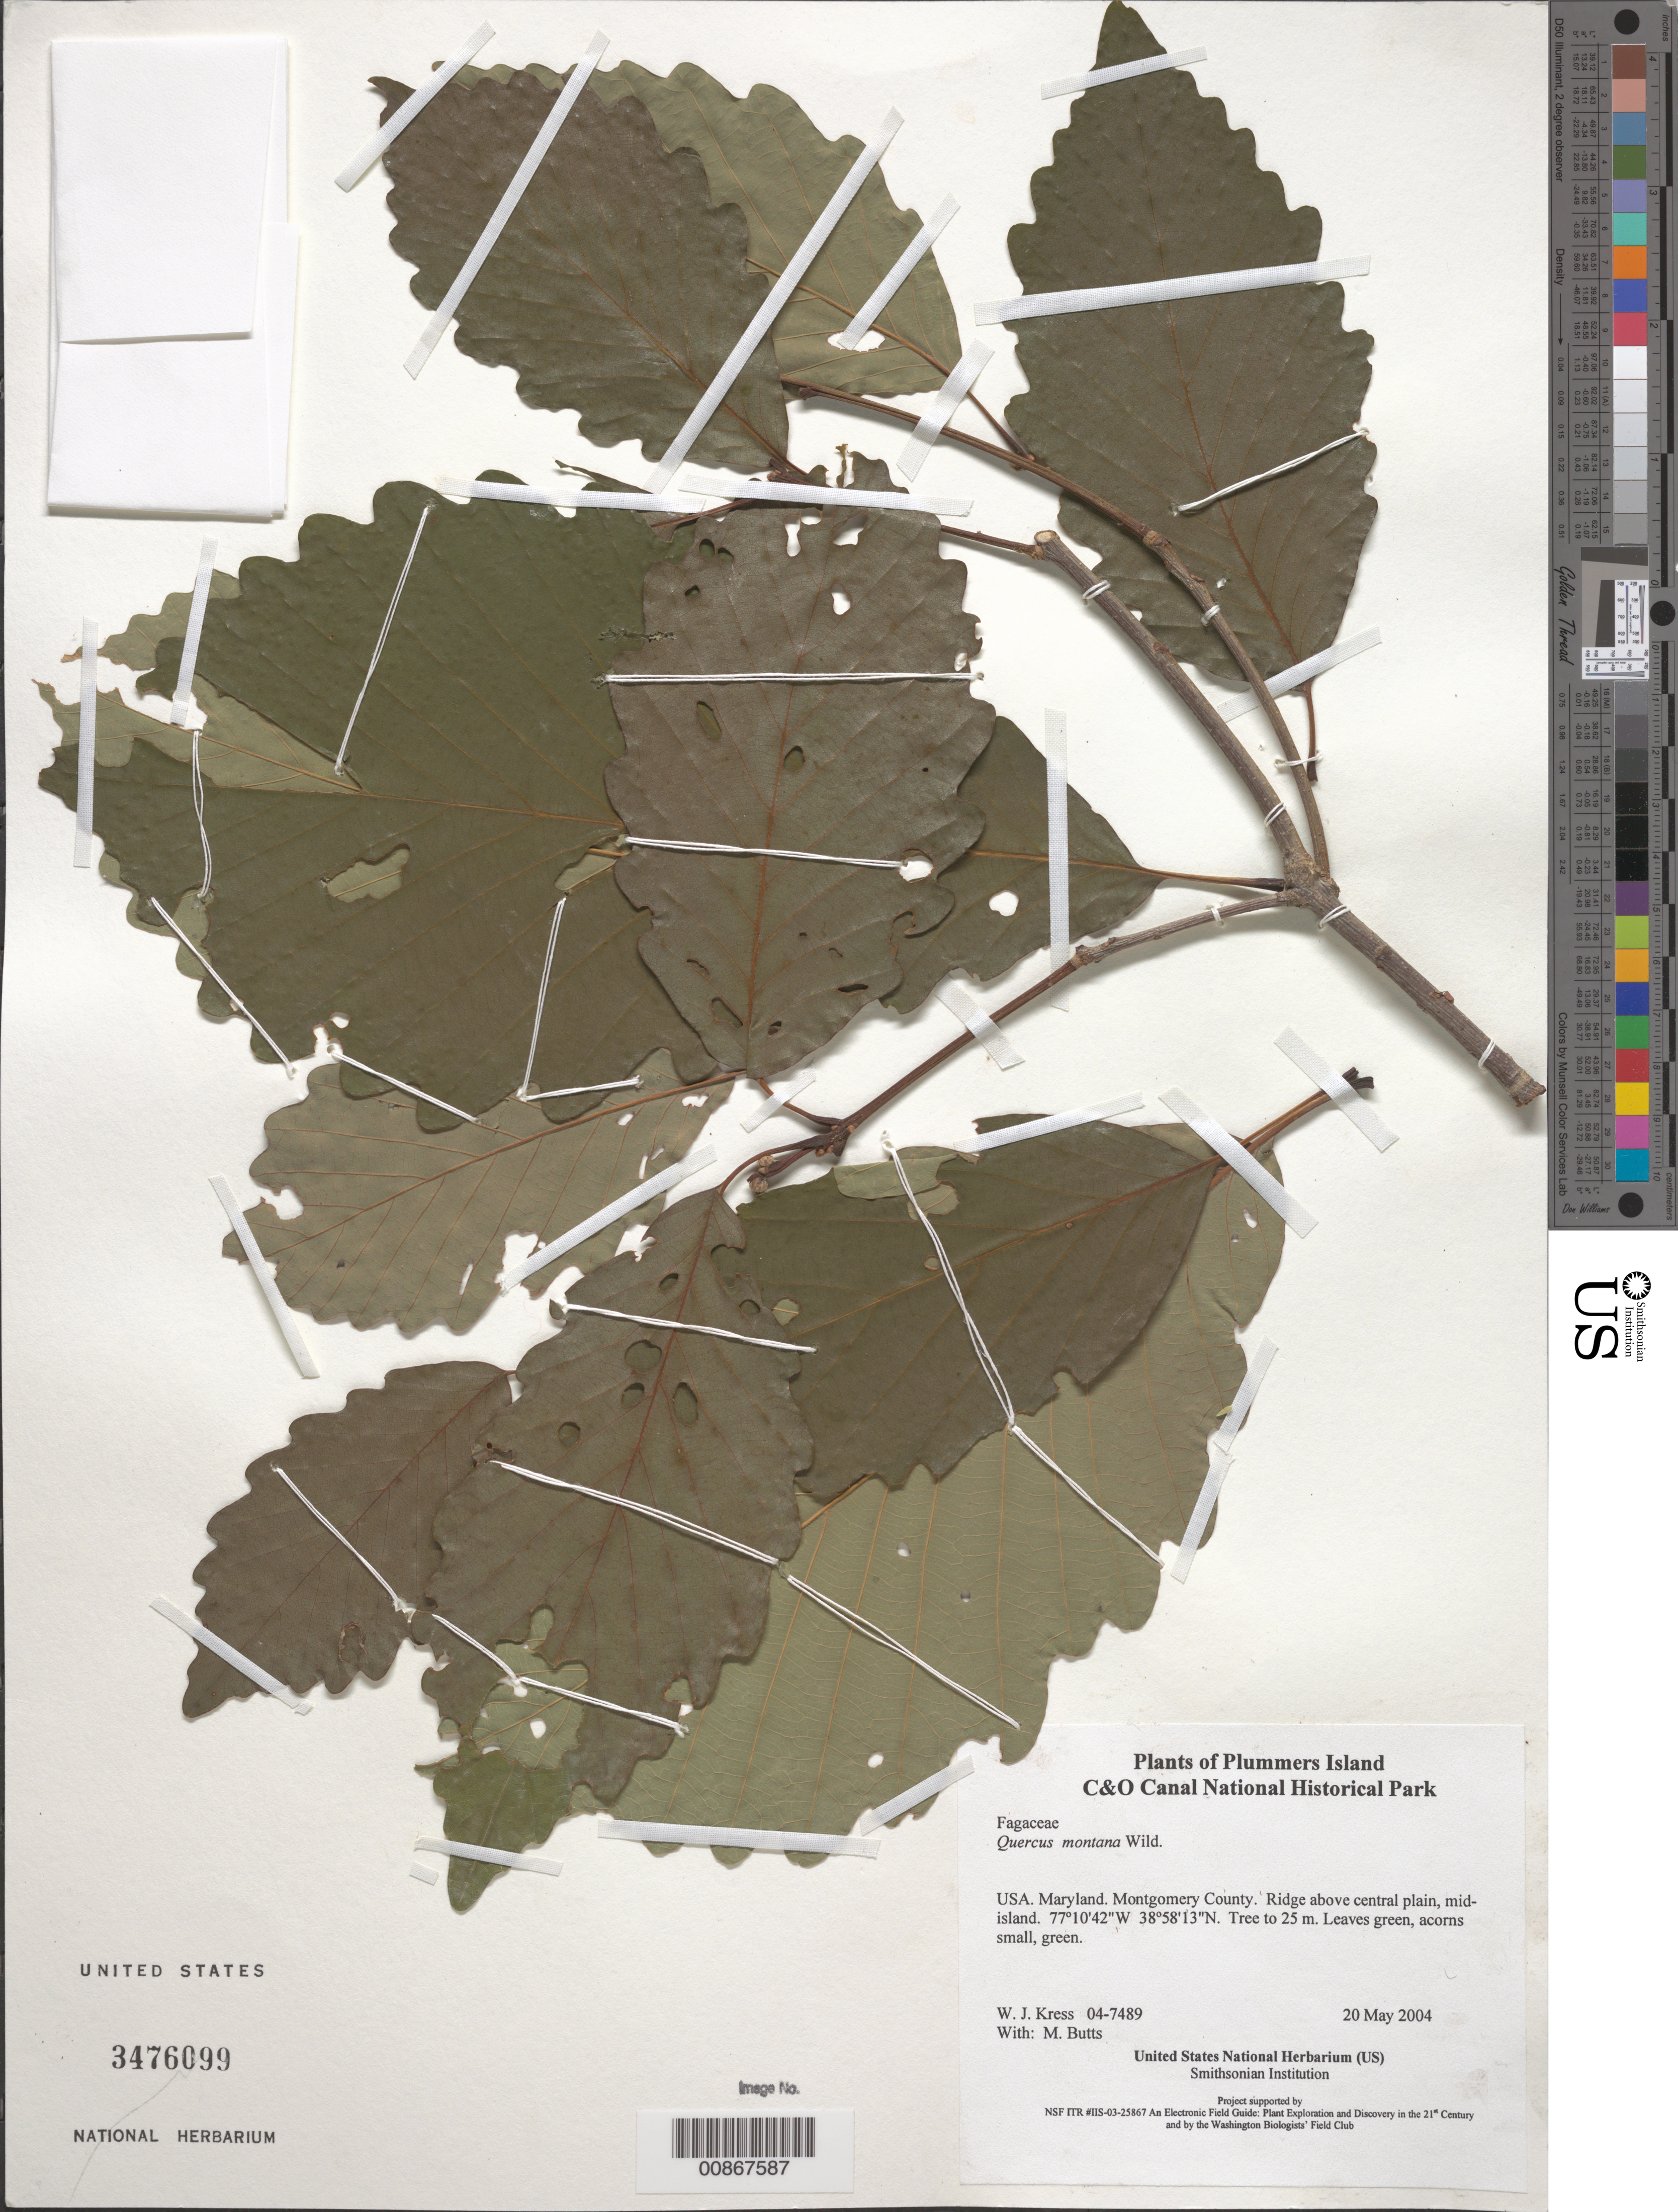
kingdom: Plantae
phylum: Tracheophyta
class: Magnoliopsida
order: Fagales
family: Fagaceae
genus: Quercus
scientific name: Quercus montana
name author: Willd.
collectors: W. J. Kress & M. B. Butts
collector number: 04-7489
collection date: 2004-05-20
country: United States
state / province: Maryland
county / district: Montgomery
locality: Chesapeake and Ohio Canal National Historical Park, Plummers Island, ridge above central plain, mid island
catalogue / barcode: US 3476099